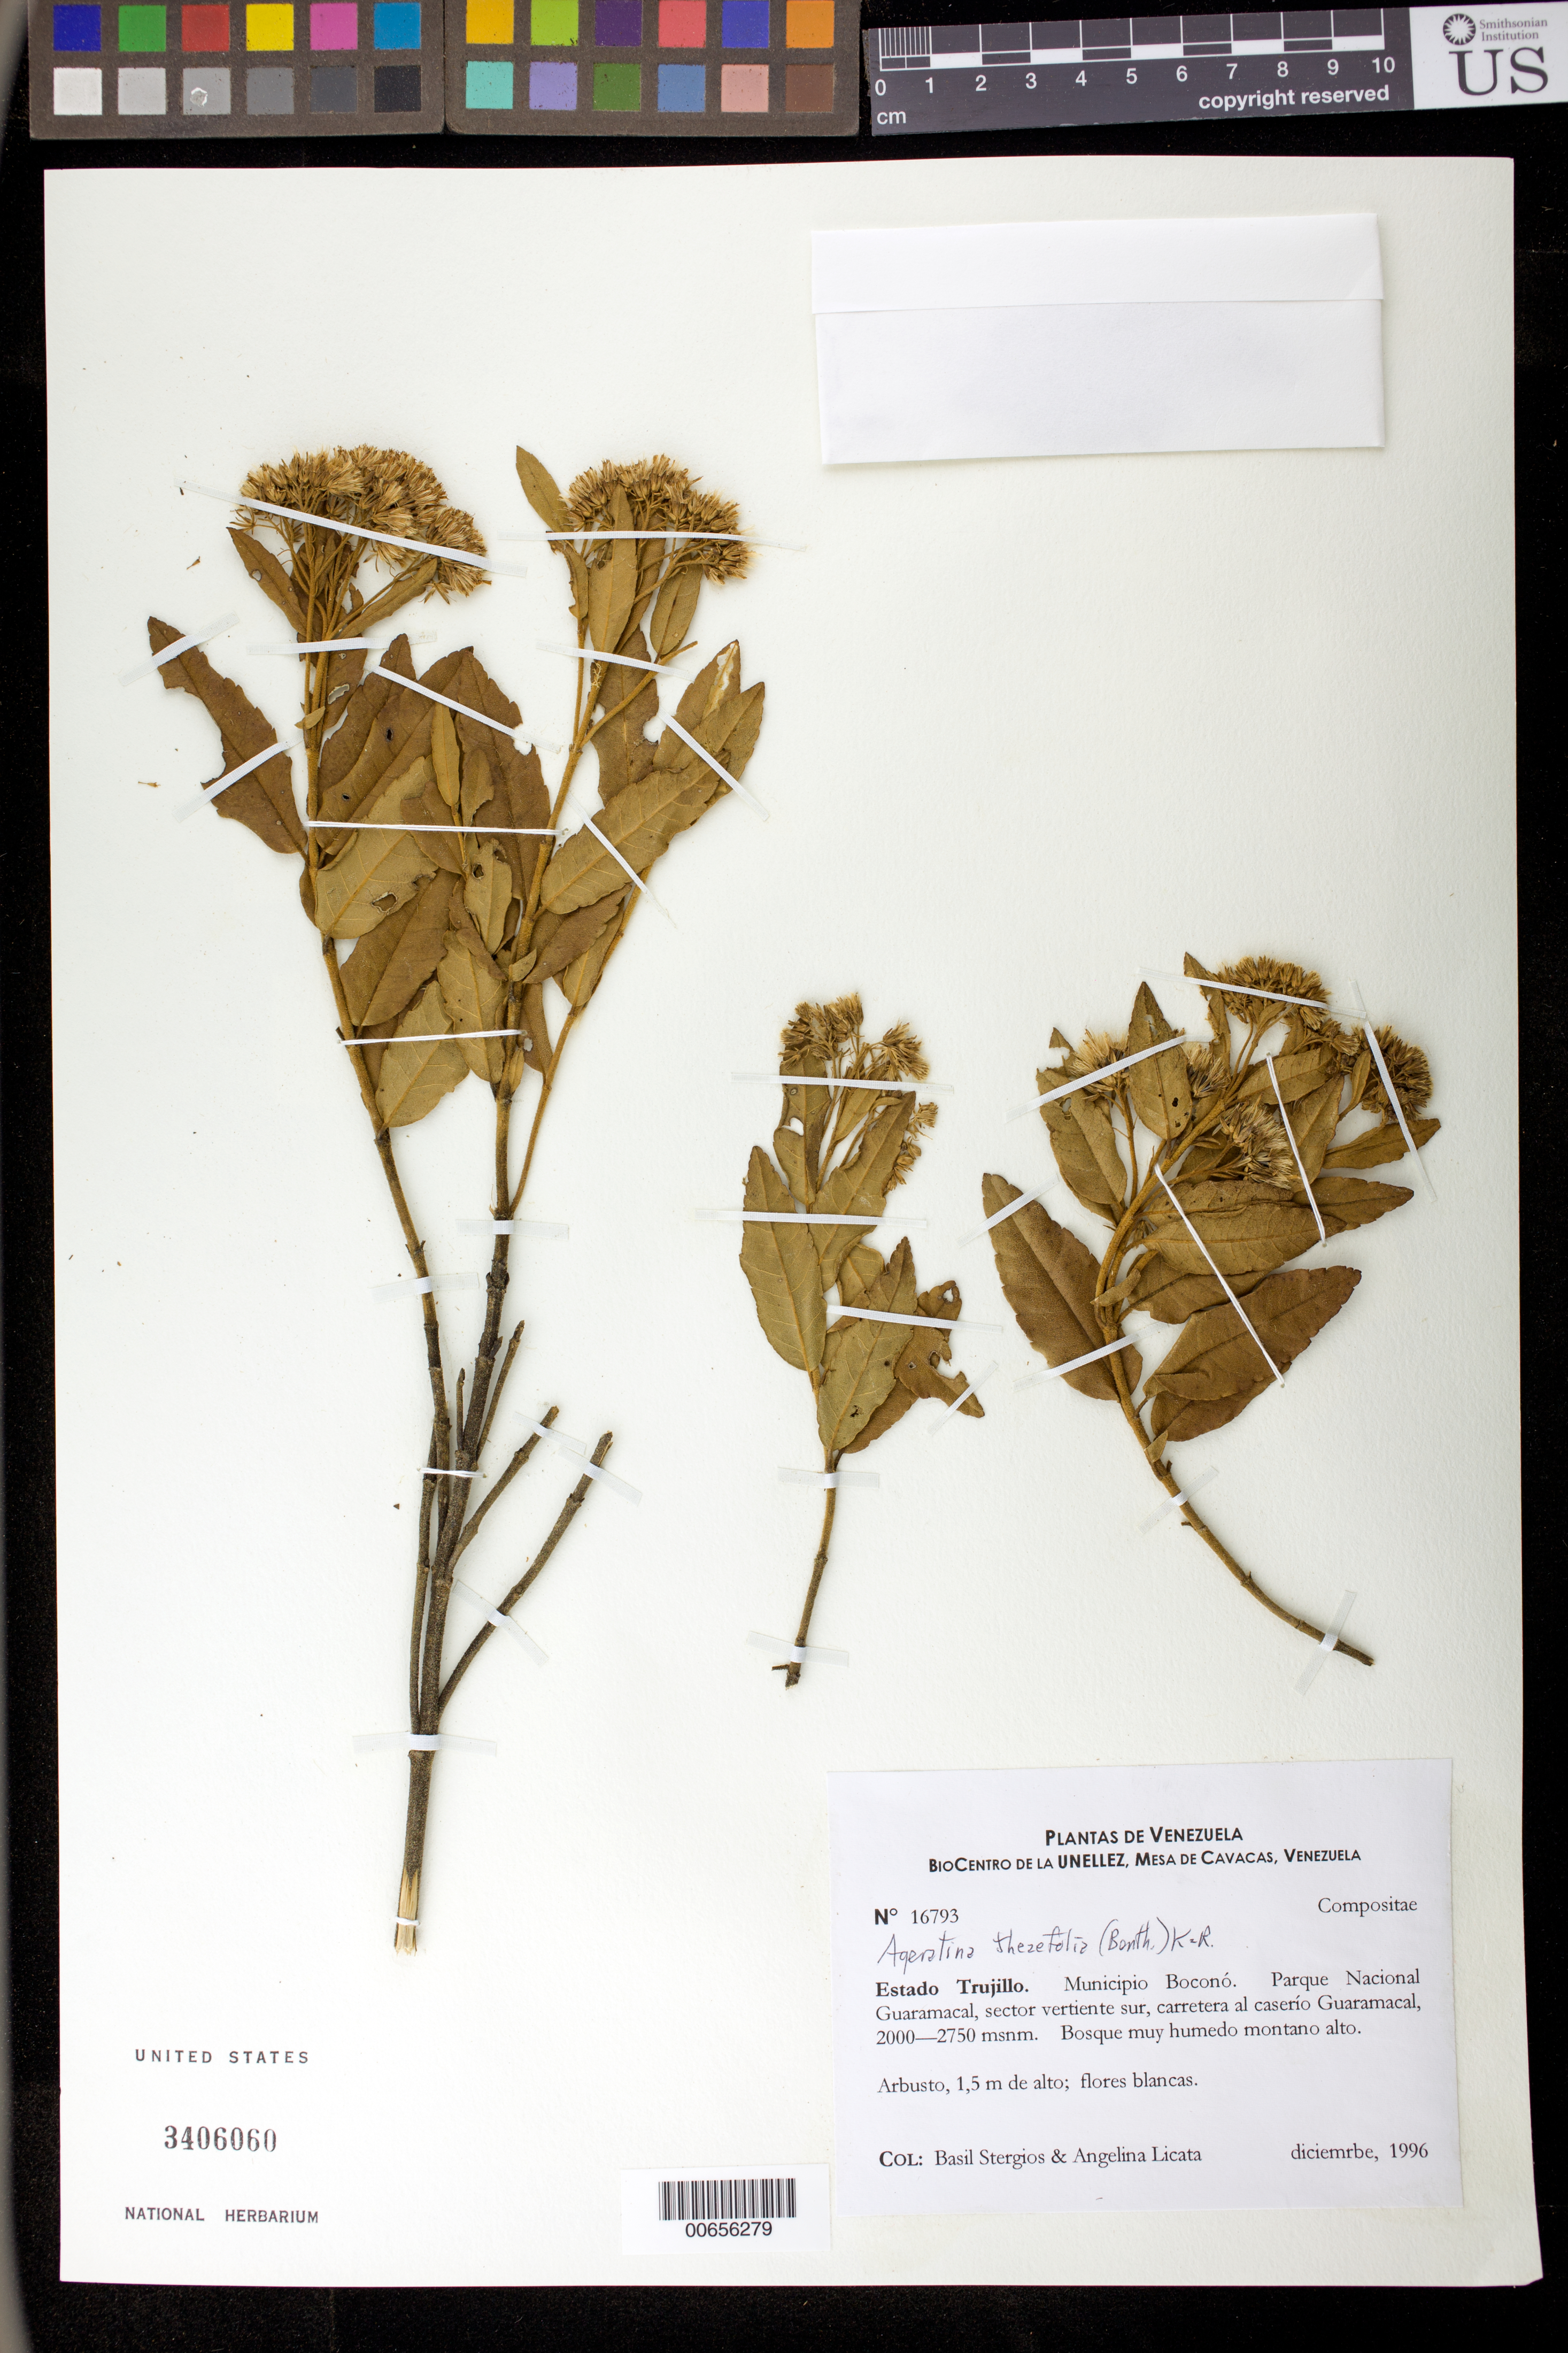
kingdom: Plantae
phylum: Tracheophyta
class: Magnoliopsida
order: Asterales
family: Asteraceae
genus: Ageratina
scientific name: Ageratina theaefolia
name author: (Benth.) R.M. King & H. Rob.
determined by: Robinson, Harold E., (US)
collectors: B. G. Stergios & A. Licata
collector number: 16793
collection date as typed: Dec 1996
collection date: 1996-12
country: Venezuela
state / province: Trujillo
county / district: Boconó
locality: Parque Nacional Guaramacal, vertiente S, carretera Guaramacal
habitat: Bosque muy húmedo montano alto.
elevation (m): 2000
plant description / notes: NY, PORT, US, VEN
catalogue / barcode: US 3406060